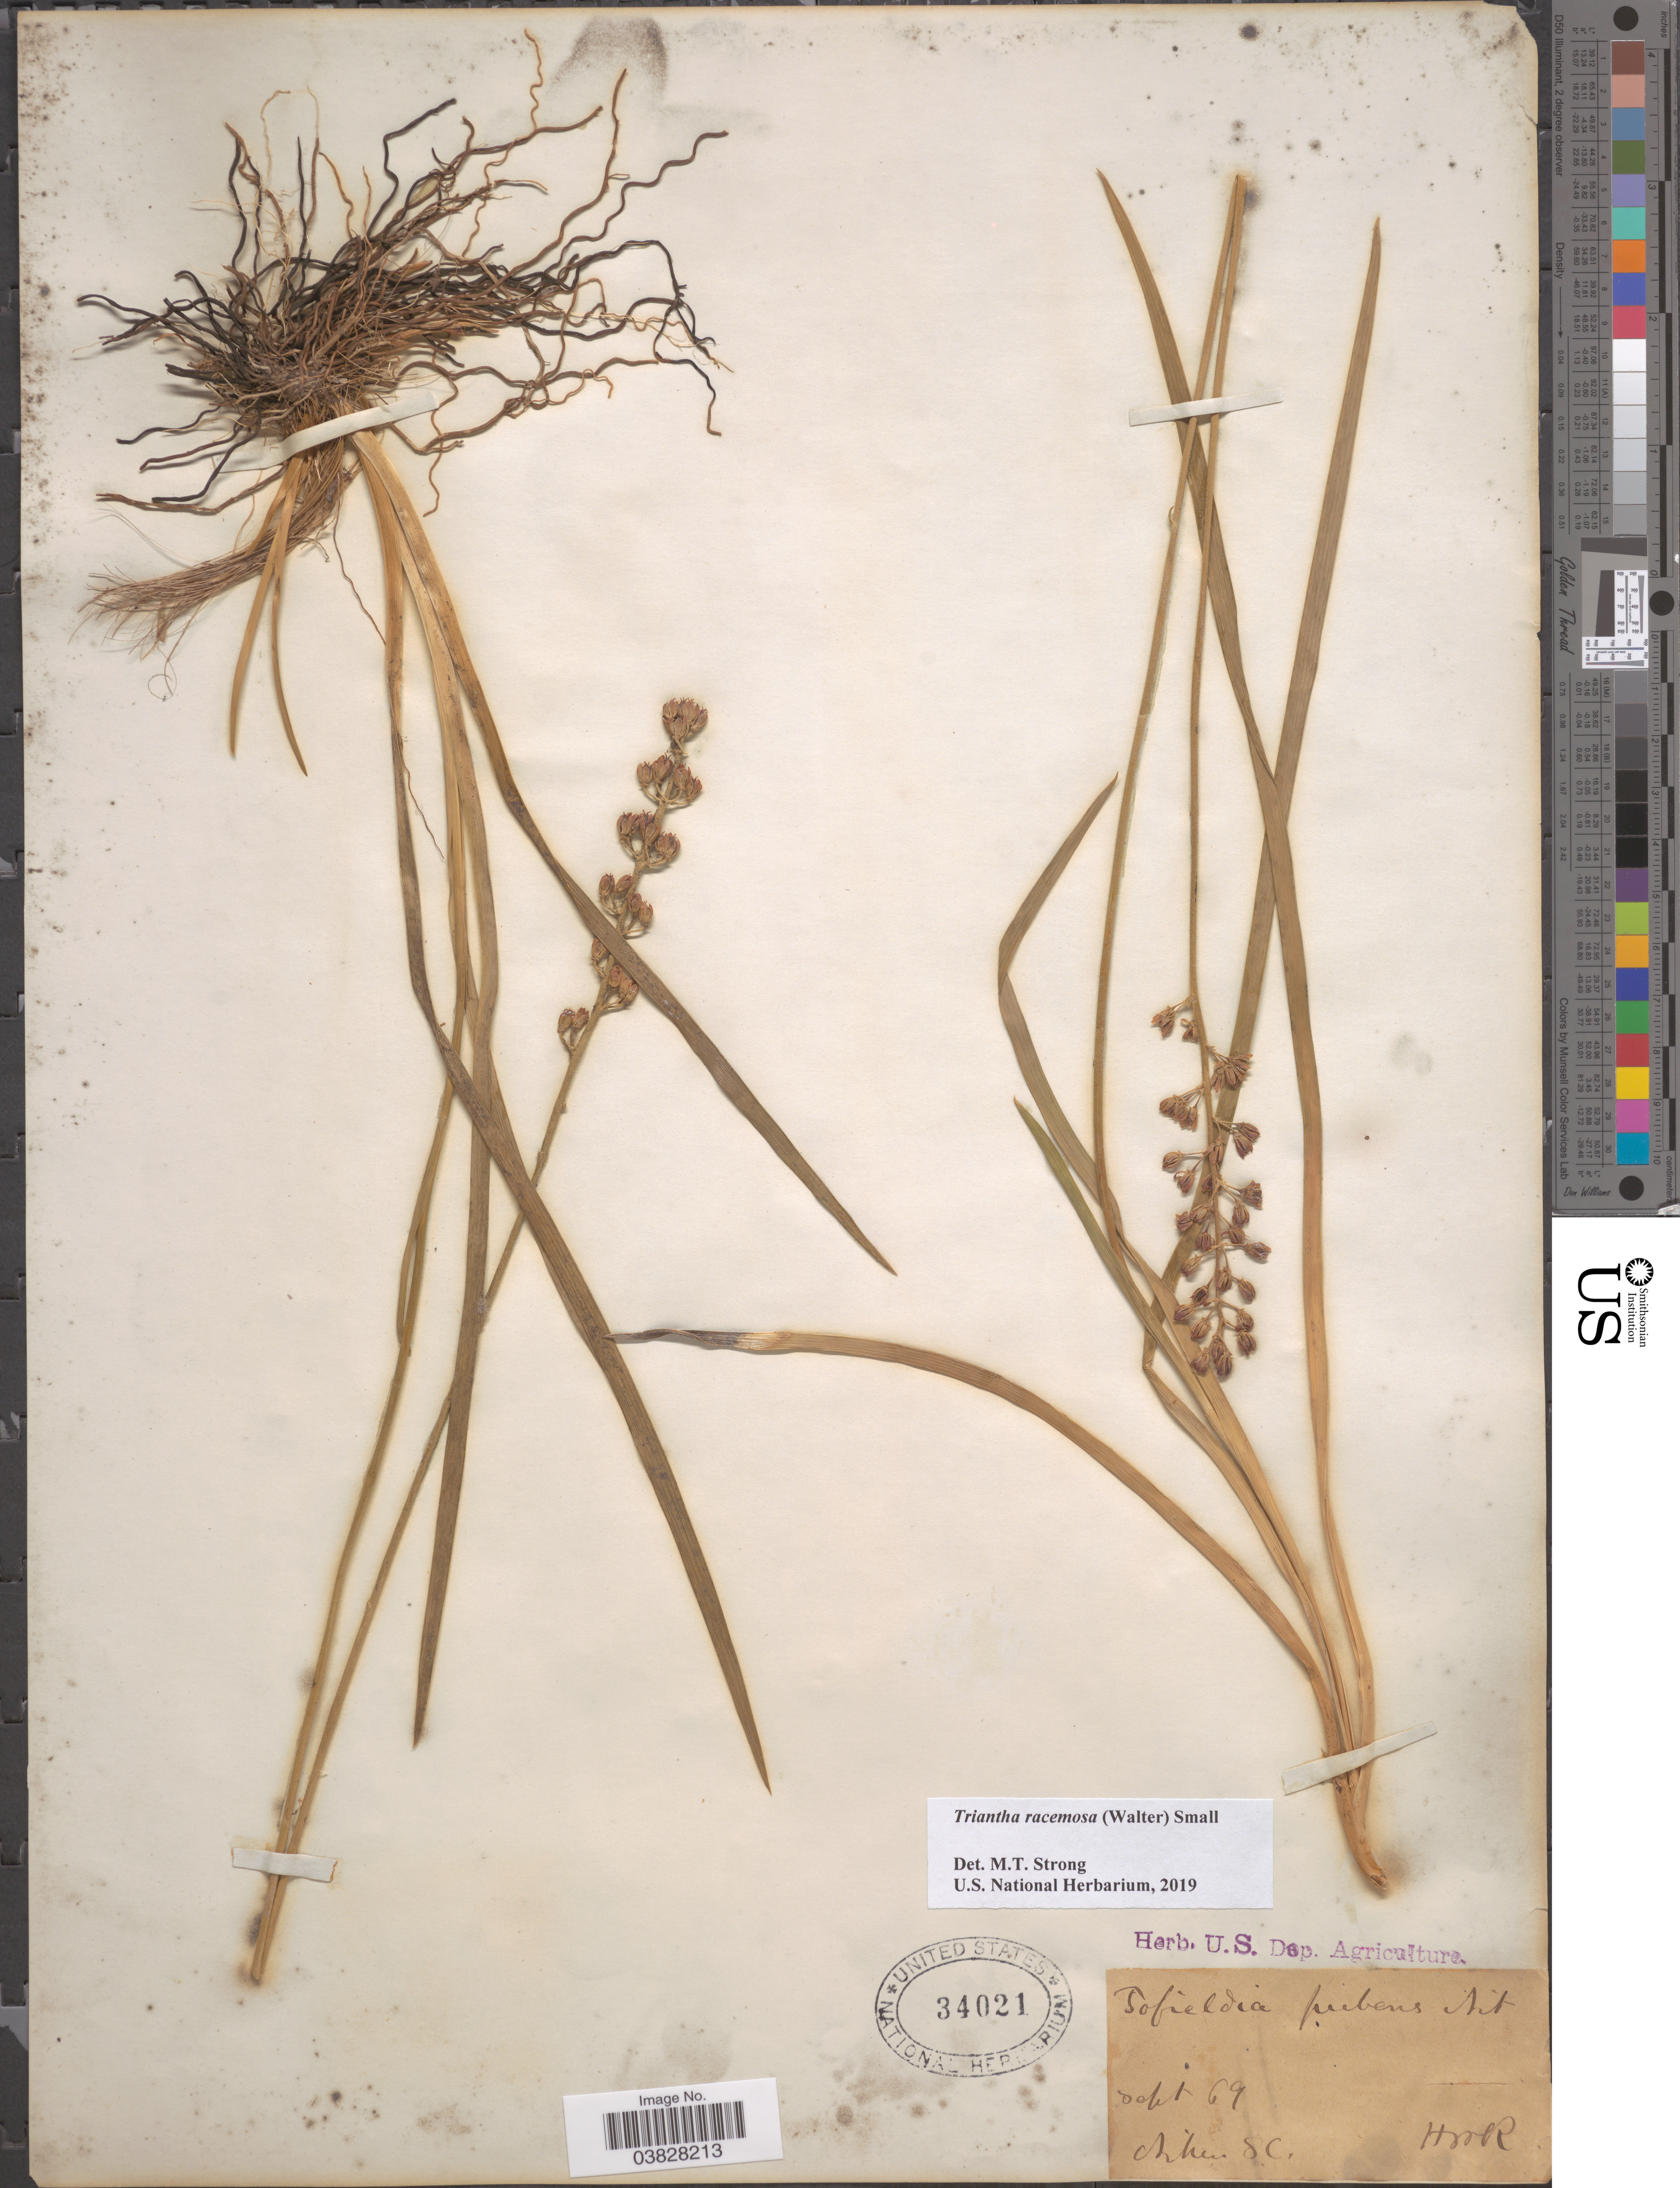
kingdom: Plantae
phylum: Tracheophyta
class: Liliopsida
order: Alismatales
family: Tofieldiaceae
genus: Triantha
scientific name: Triantha racemosa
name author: (Walter) Small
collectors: H. M. R.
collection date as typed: Transcribed d/m/y: /9/69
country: United States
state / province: South Carolina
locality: Aiken.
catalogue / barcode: US 34021